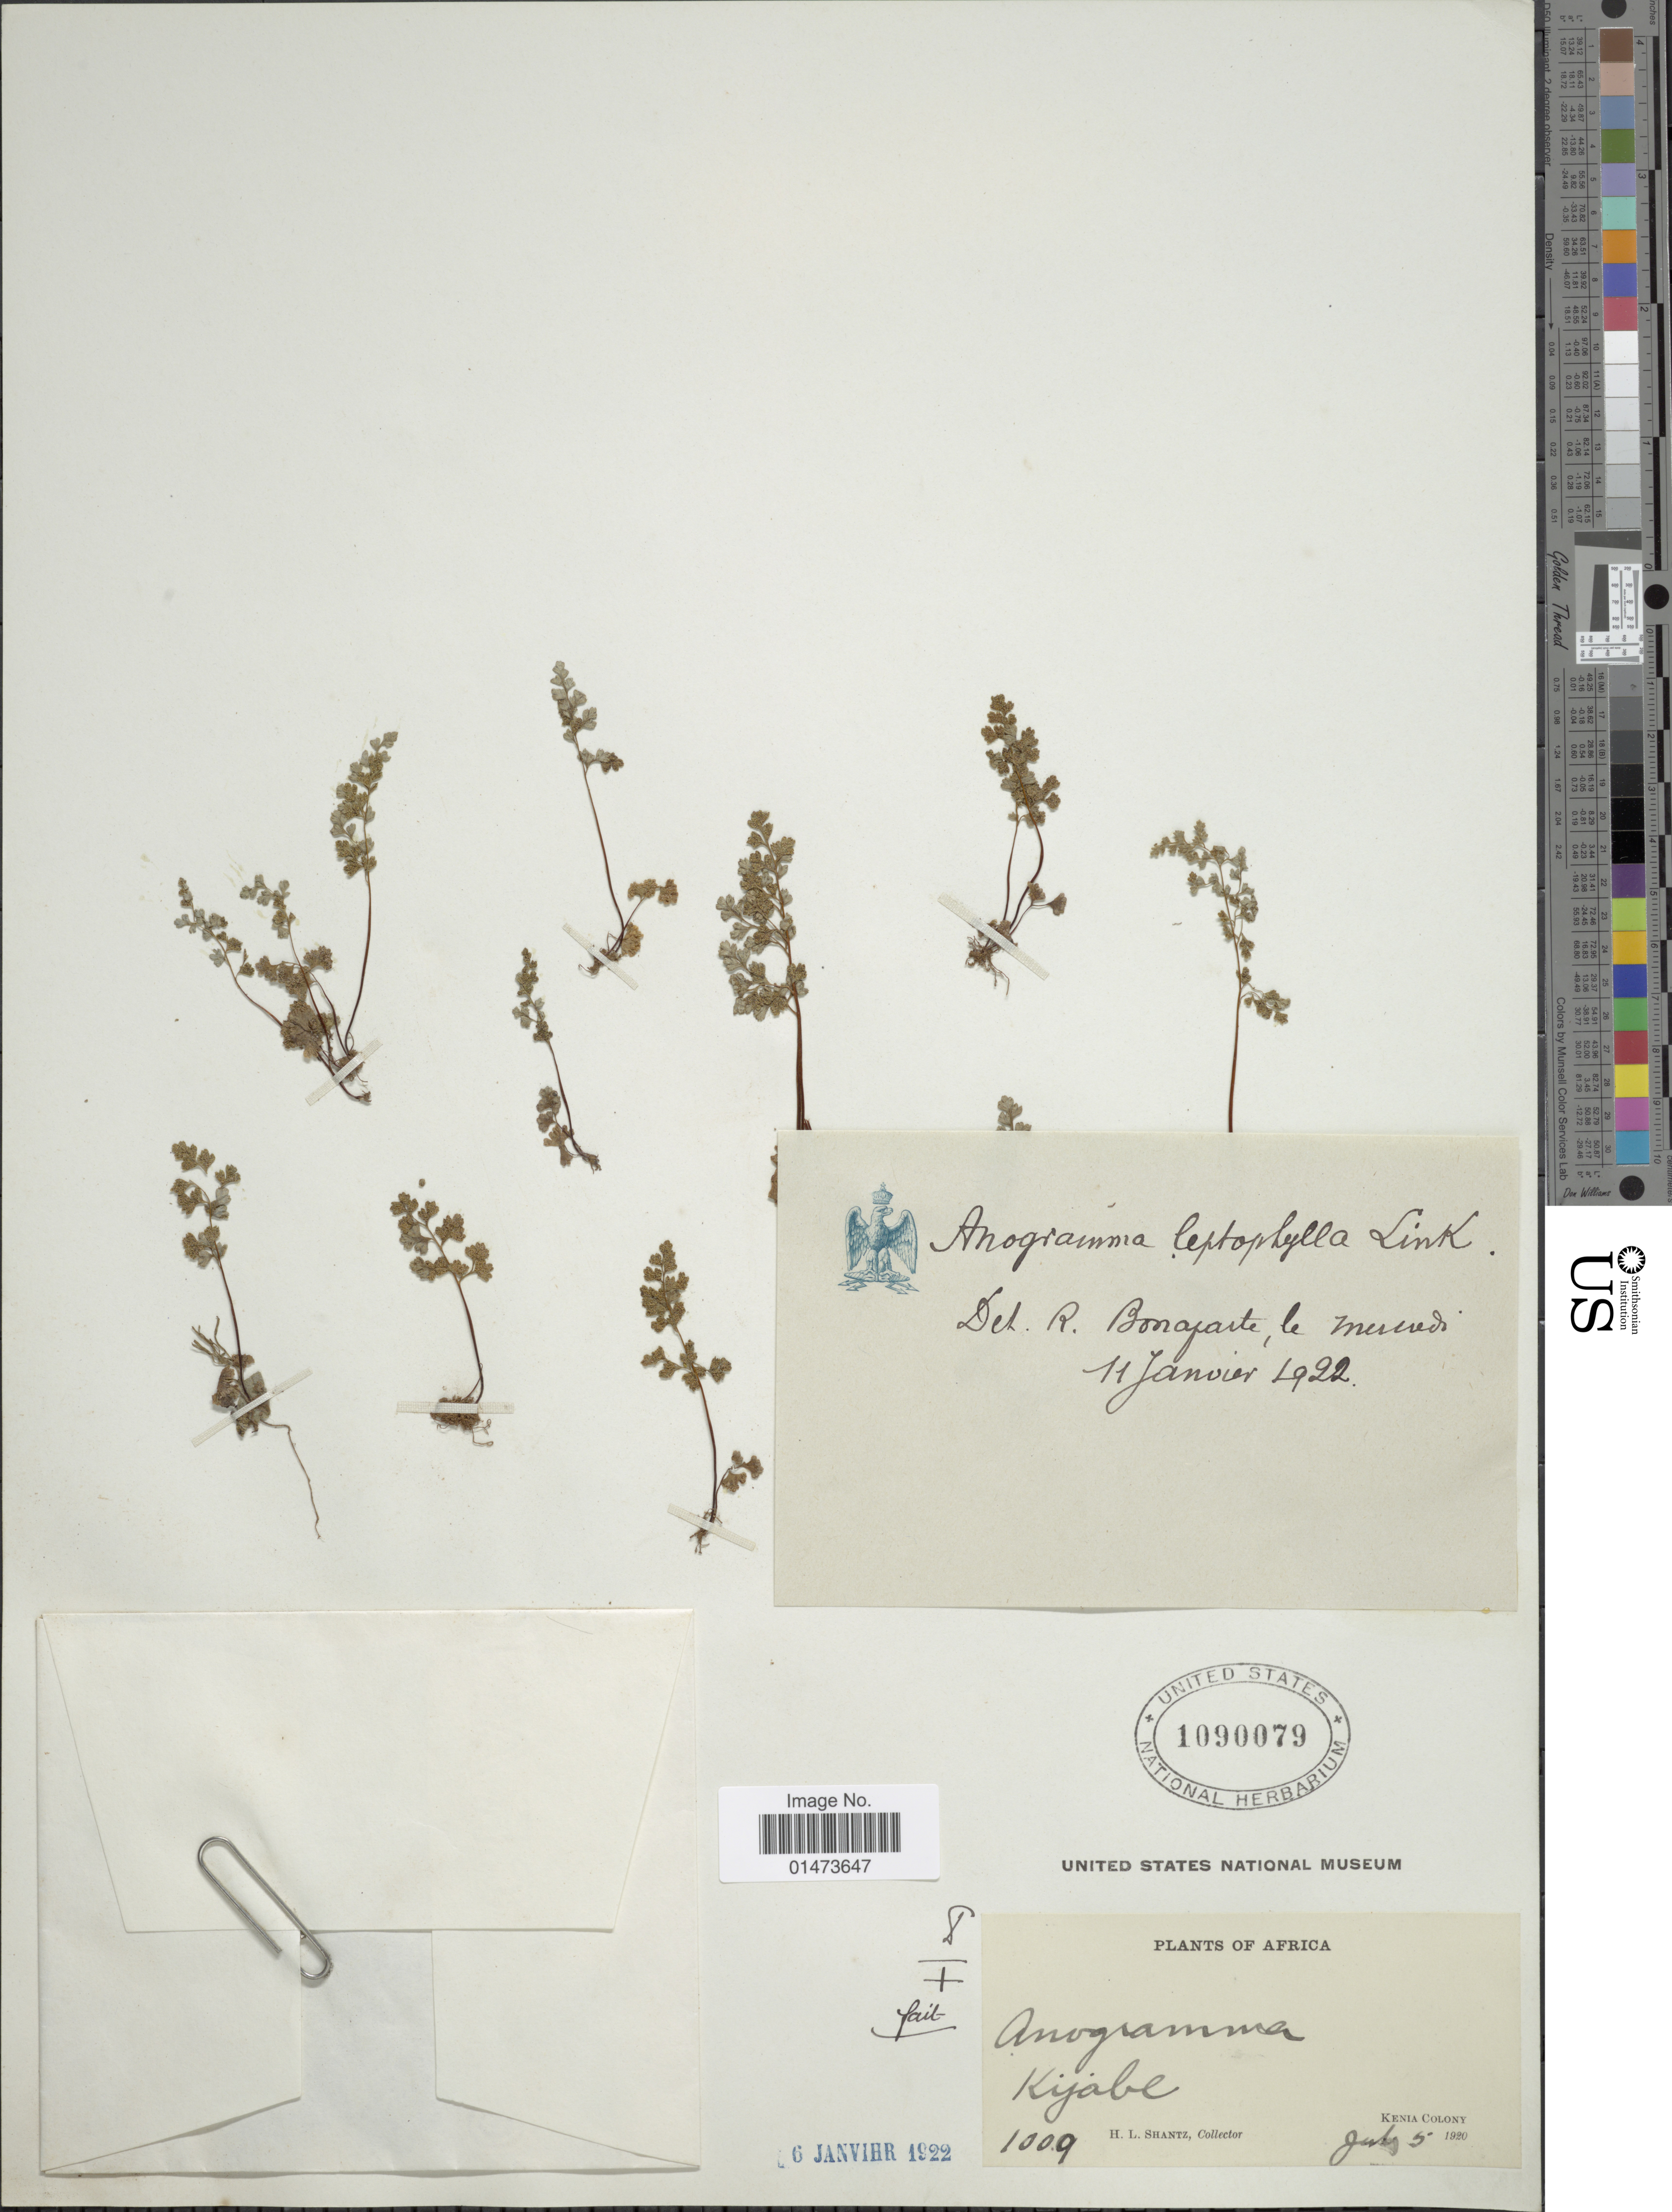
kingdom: Plantae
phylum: Tracheophyta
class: Polypodiopsida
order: Polypodiales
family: Pteridaceae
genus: Anogramma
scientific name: Anogramma leptophylla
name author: (L.) Link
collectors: H. Shantz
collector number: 1009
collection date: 1920-07-05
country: Kenya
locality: Africa, Kijabe, Kenia Colony.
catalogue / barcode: US 1090079